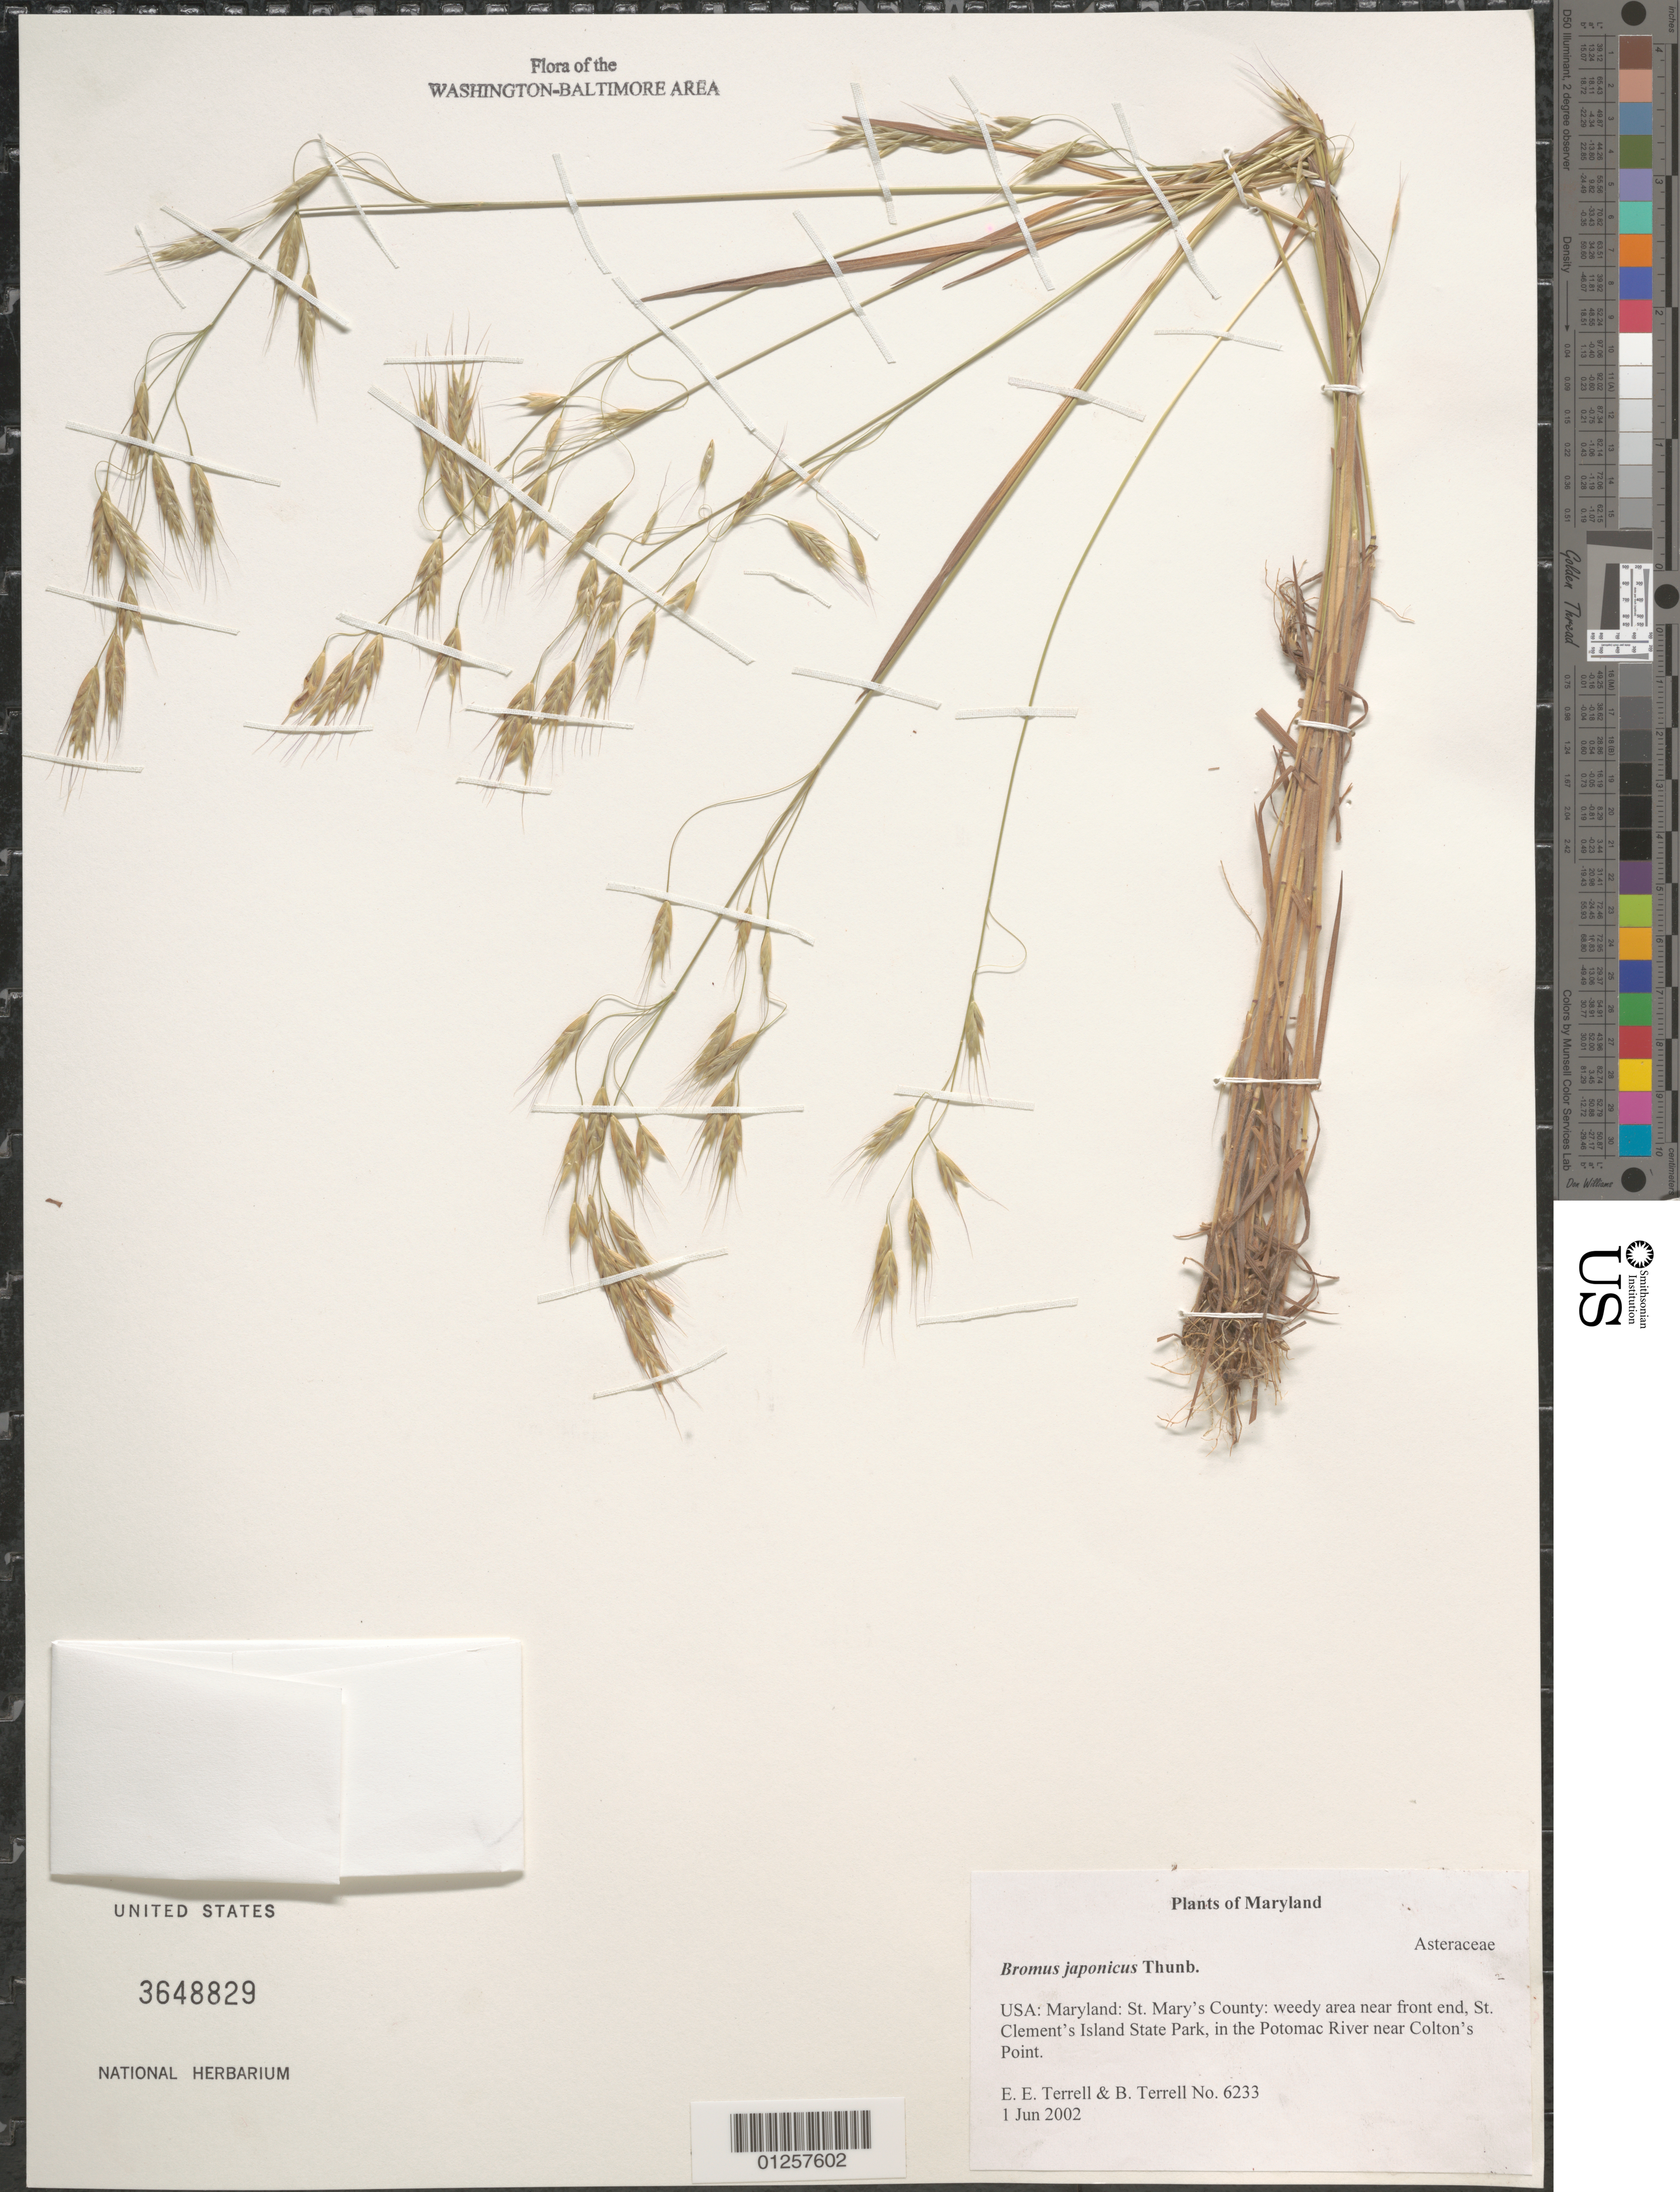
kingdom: Plantae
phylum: Tracheophyta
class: Liliopsida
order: Poales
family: Poaceae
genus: Bromus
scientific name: Bromus japonicus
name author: Houtt.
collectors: E. E. Terrell & B. Terrell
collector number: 6233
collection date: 2002-06-01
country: United States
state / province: Maryland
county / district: St. Mary's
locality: Weedy area near front end, St. Clement's Island Park, in the Potomac River near Colton's Point.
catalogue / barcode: US 3648829